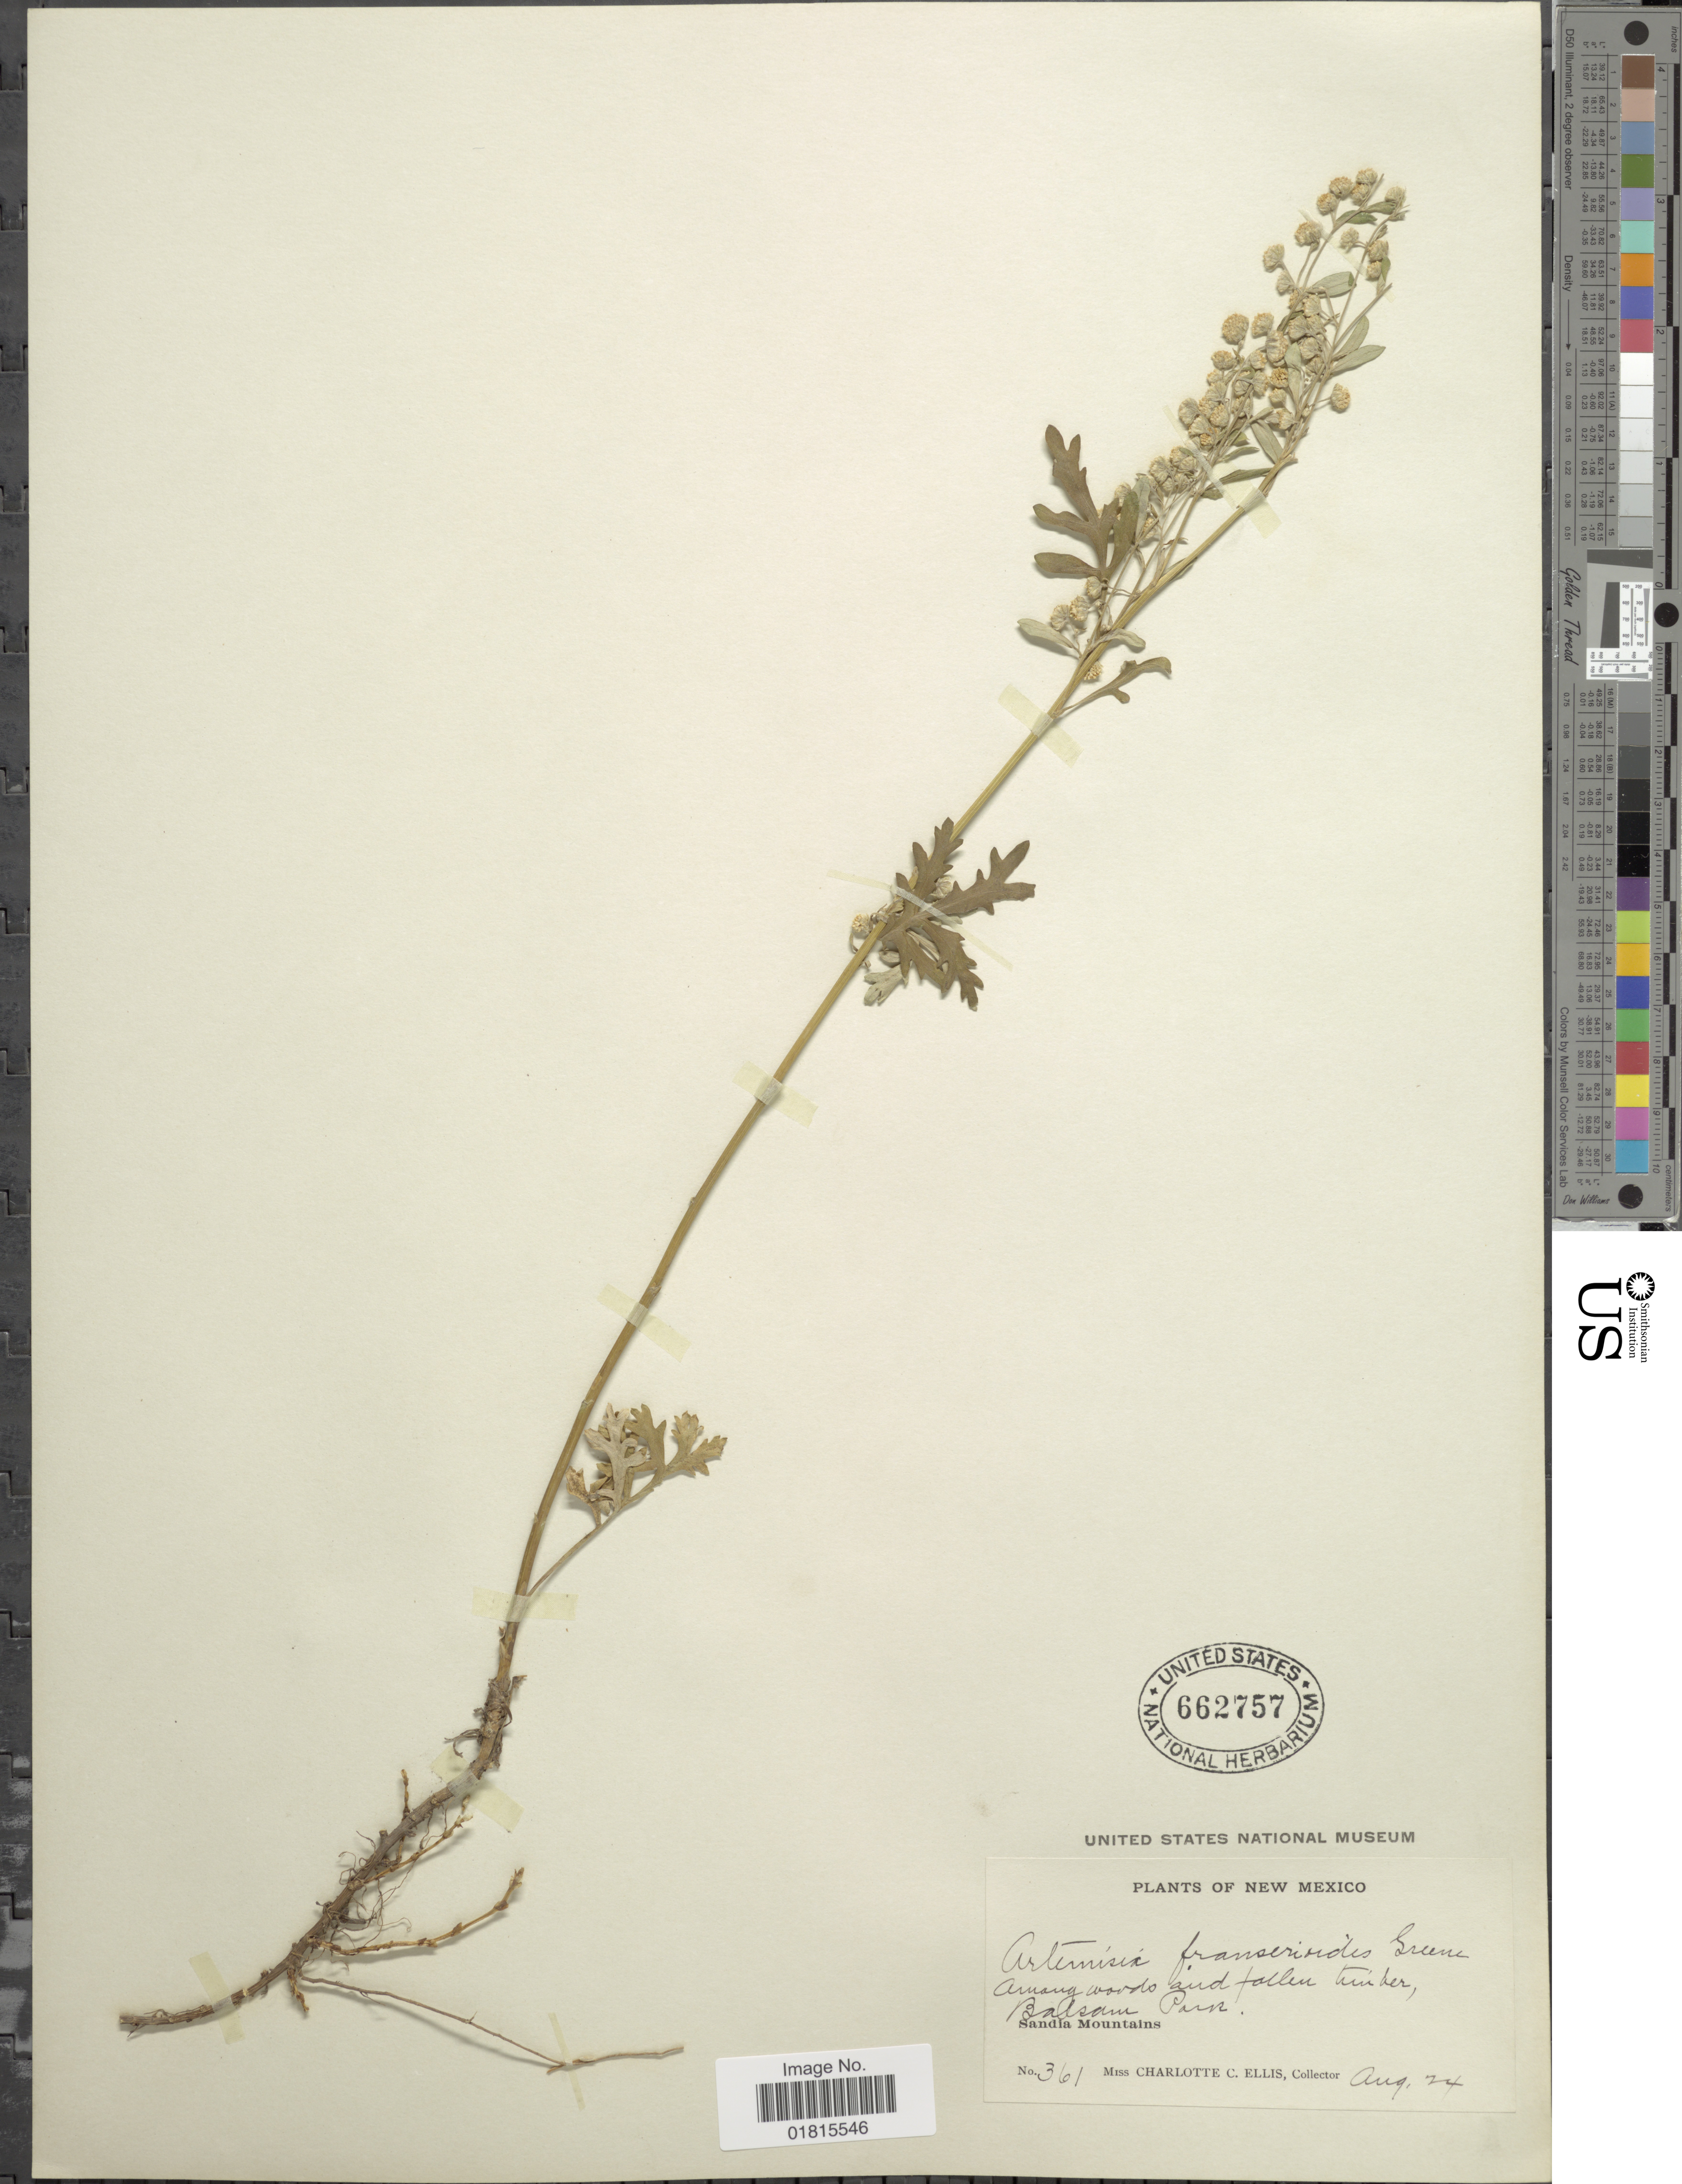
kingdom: Plantae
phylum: Tracheophyta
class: Magnoliopsida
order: Asterales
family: Asteraceae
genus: Artemisia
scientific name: Artemisia franserioides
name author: Greene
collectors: C. C. Ellis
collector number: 361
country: United States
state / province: New Mexico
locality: Balsam Park. Sandia Mountains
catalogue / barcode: US 662757